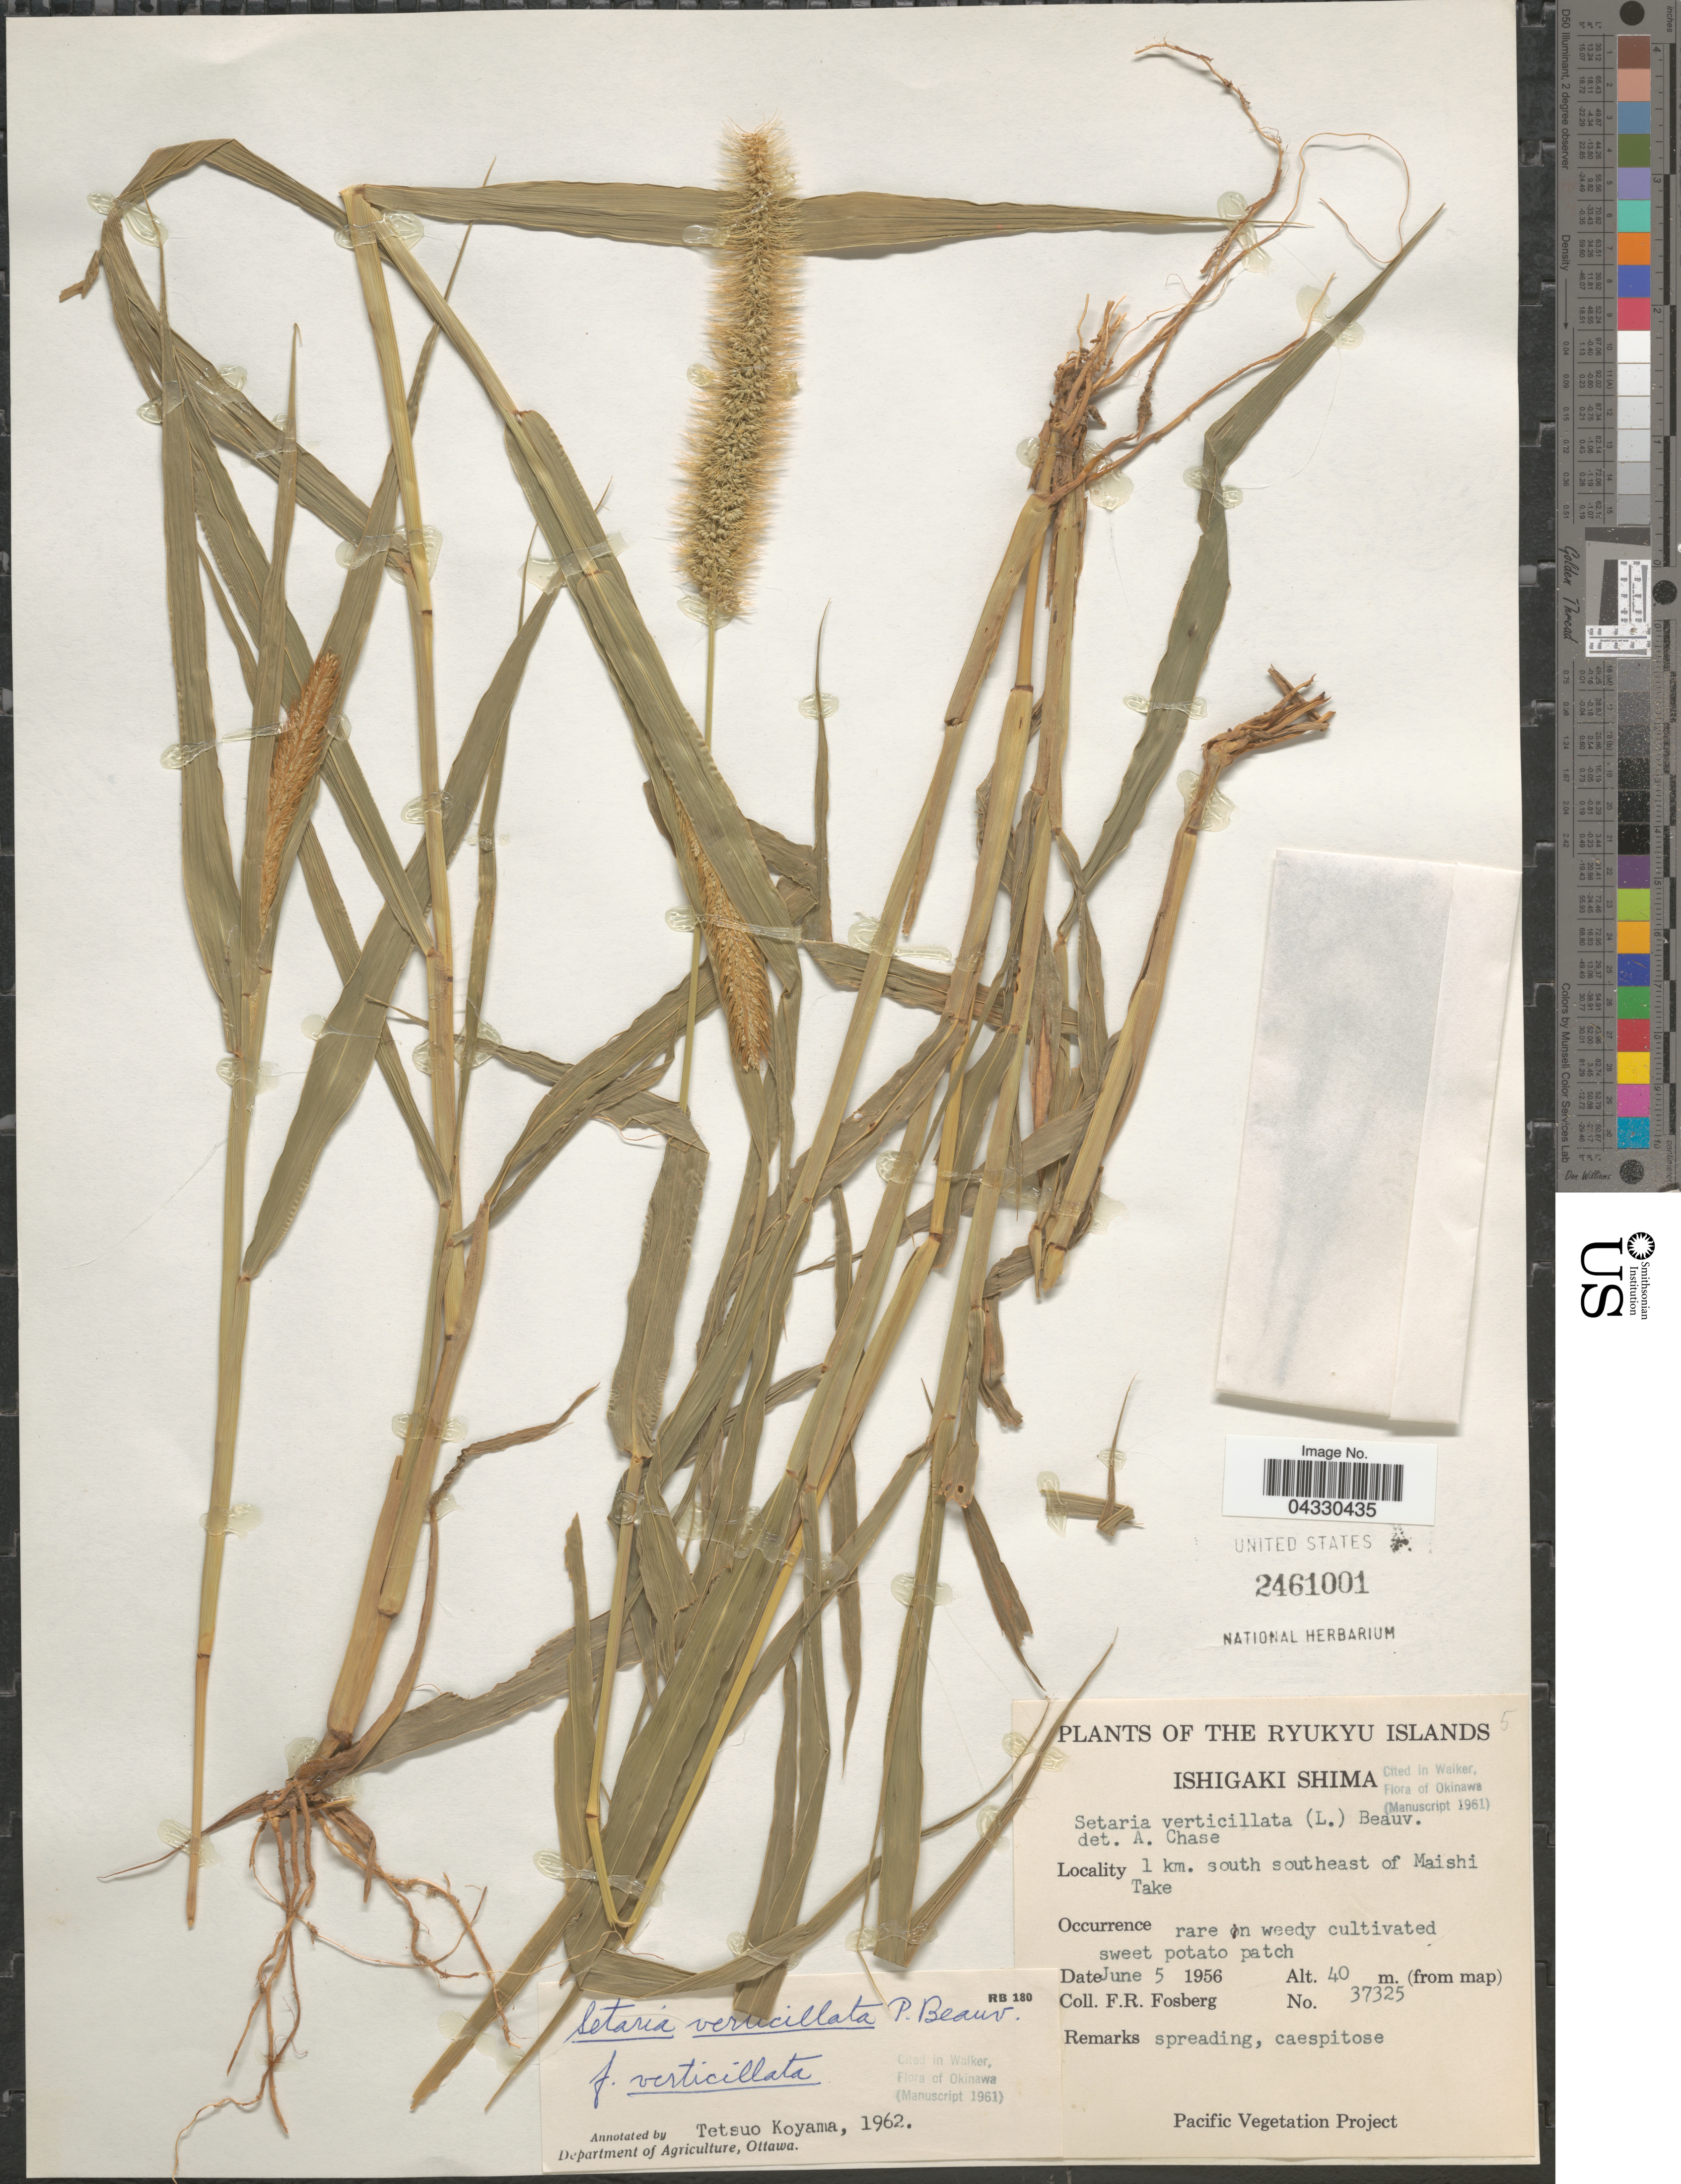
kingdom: Plantae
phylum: Tracheophyta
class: Liliopsida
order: Poales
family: Poaceae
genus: Setaria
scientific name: Setaria verticillata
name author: (L.) P. Beauv.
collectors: F. R. Fosberg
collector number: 37325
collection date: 1956-06-05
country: Japan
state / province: Okinawa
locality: The Ryukyu Islands. 1 km. south southeast of Maishi Take.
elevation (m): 40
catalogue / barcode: US 2461001